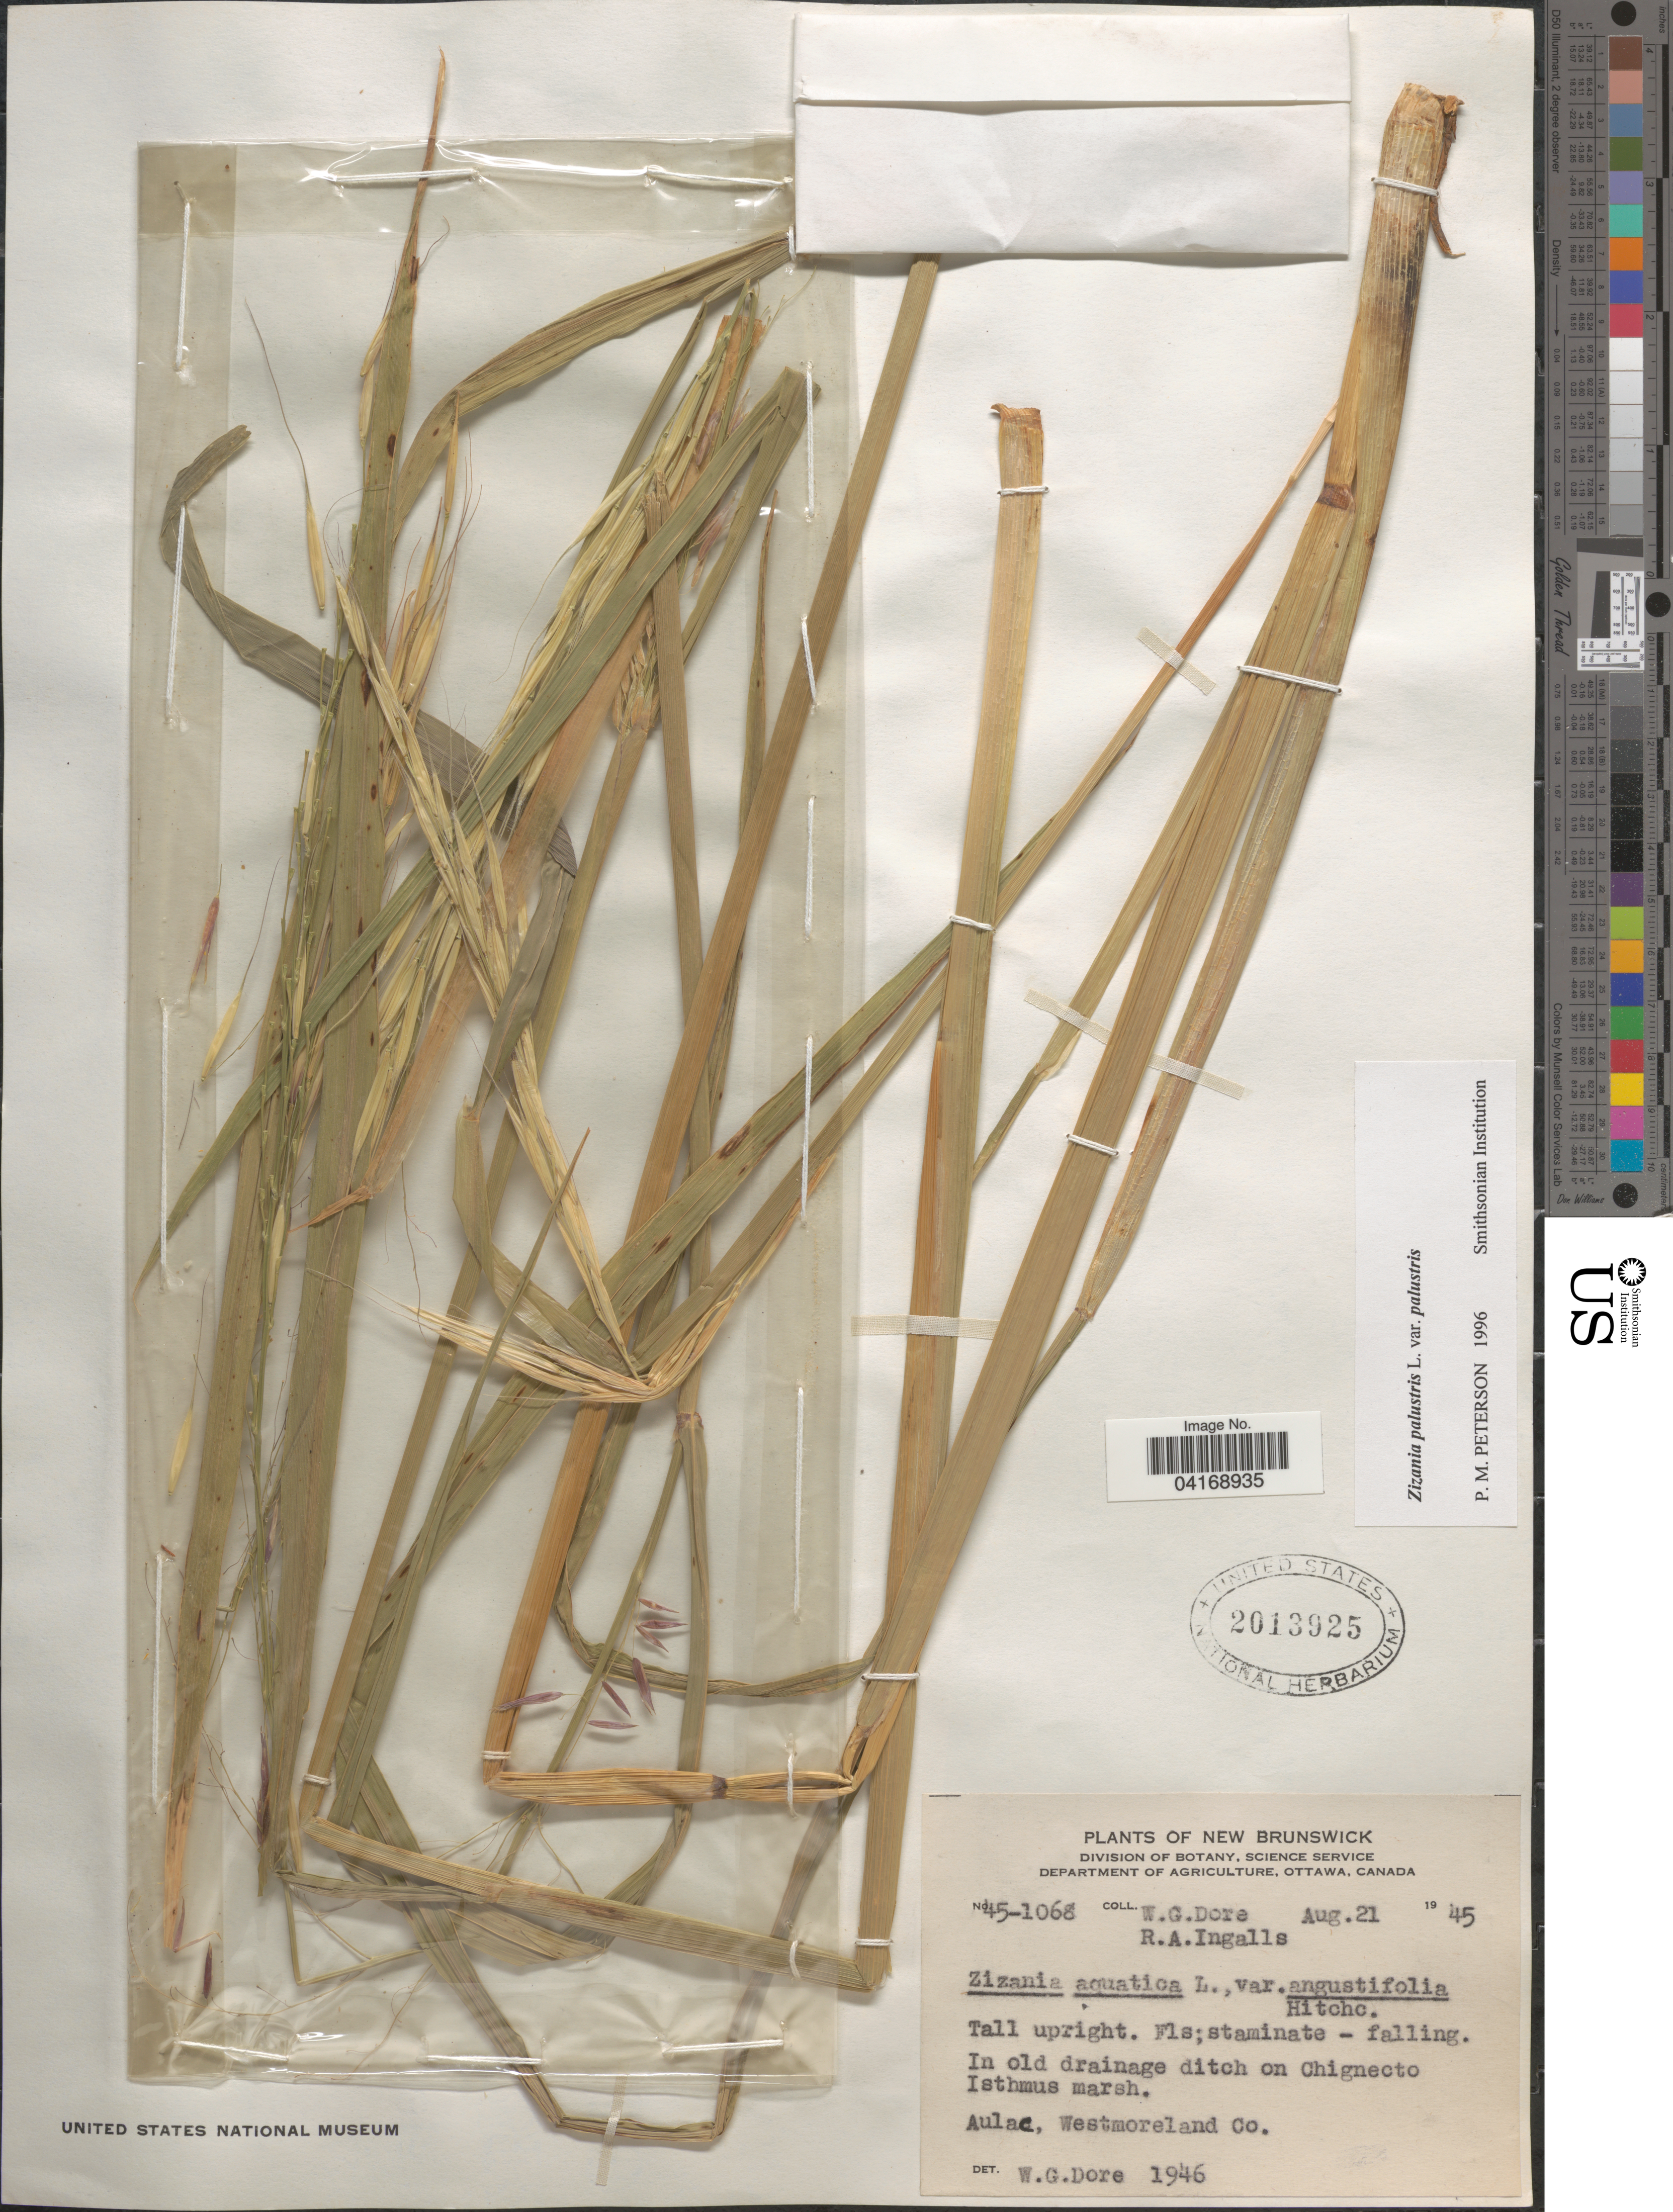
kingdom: Plantae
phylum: Tracheophyta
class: Liliopsida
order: Poales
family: Poaceae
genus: Zizania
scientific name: Zizania palustris var. palustris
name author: L.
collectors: W. Dore & R. Ingalls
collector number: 45-1068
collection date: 1945-08-21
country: Canada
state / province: New Brunswick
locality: Aulac, Westmoreland Co.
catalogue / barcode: US 2013925